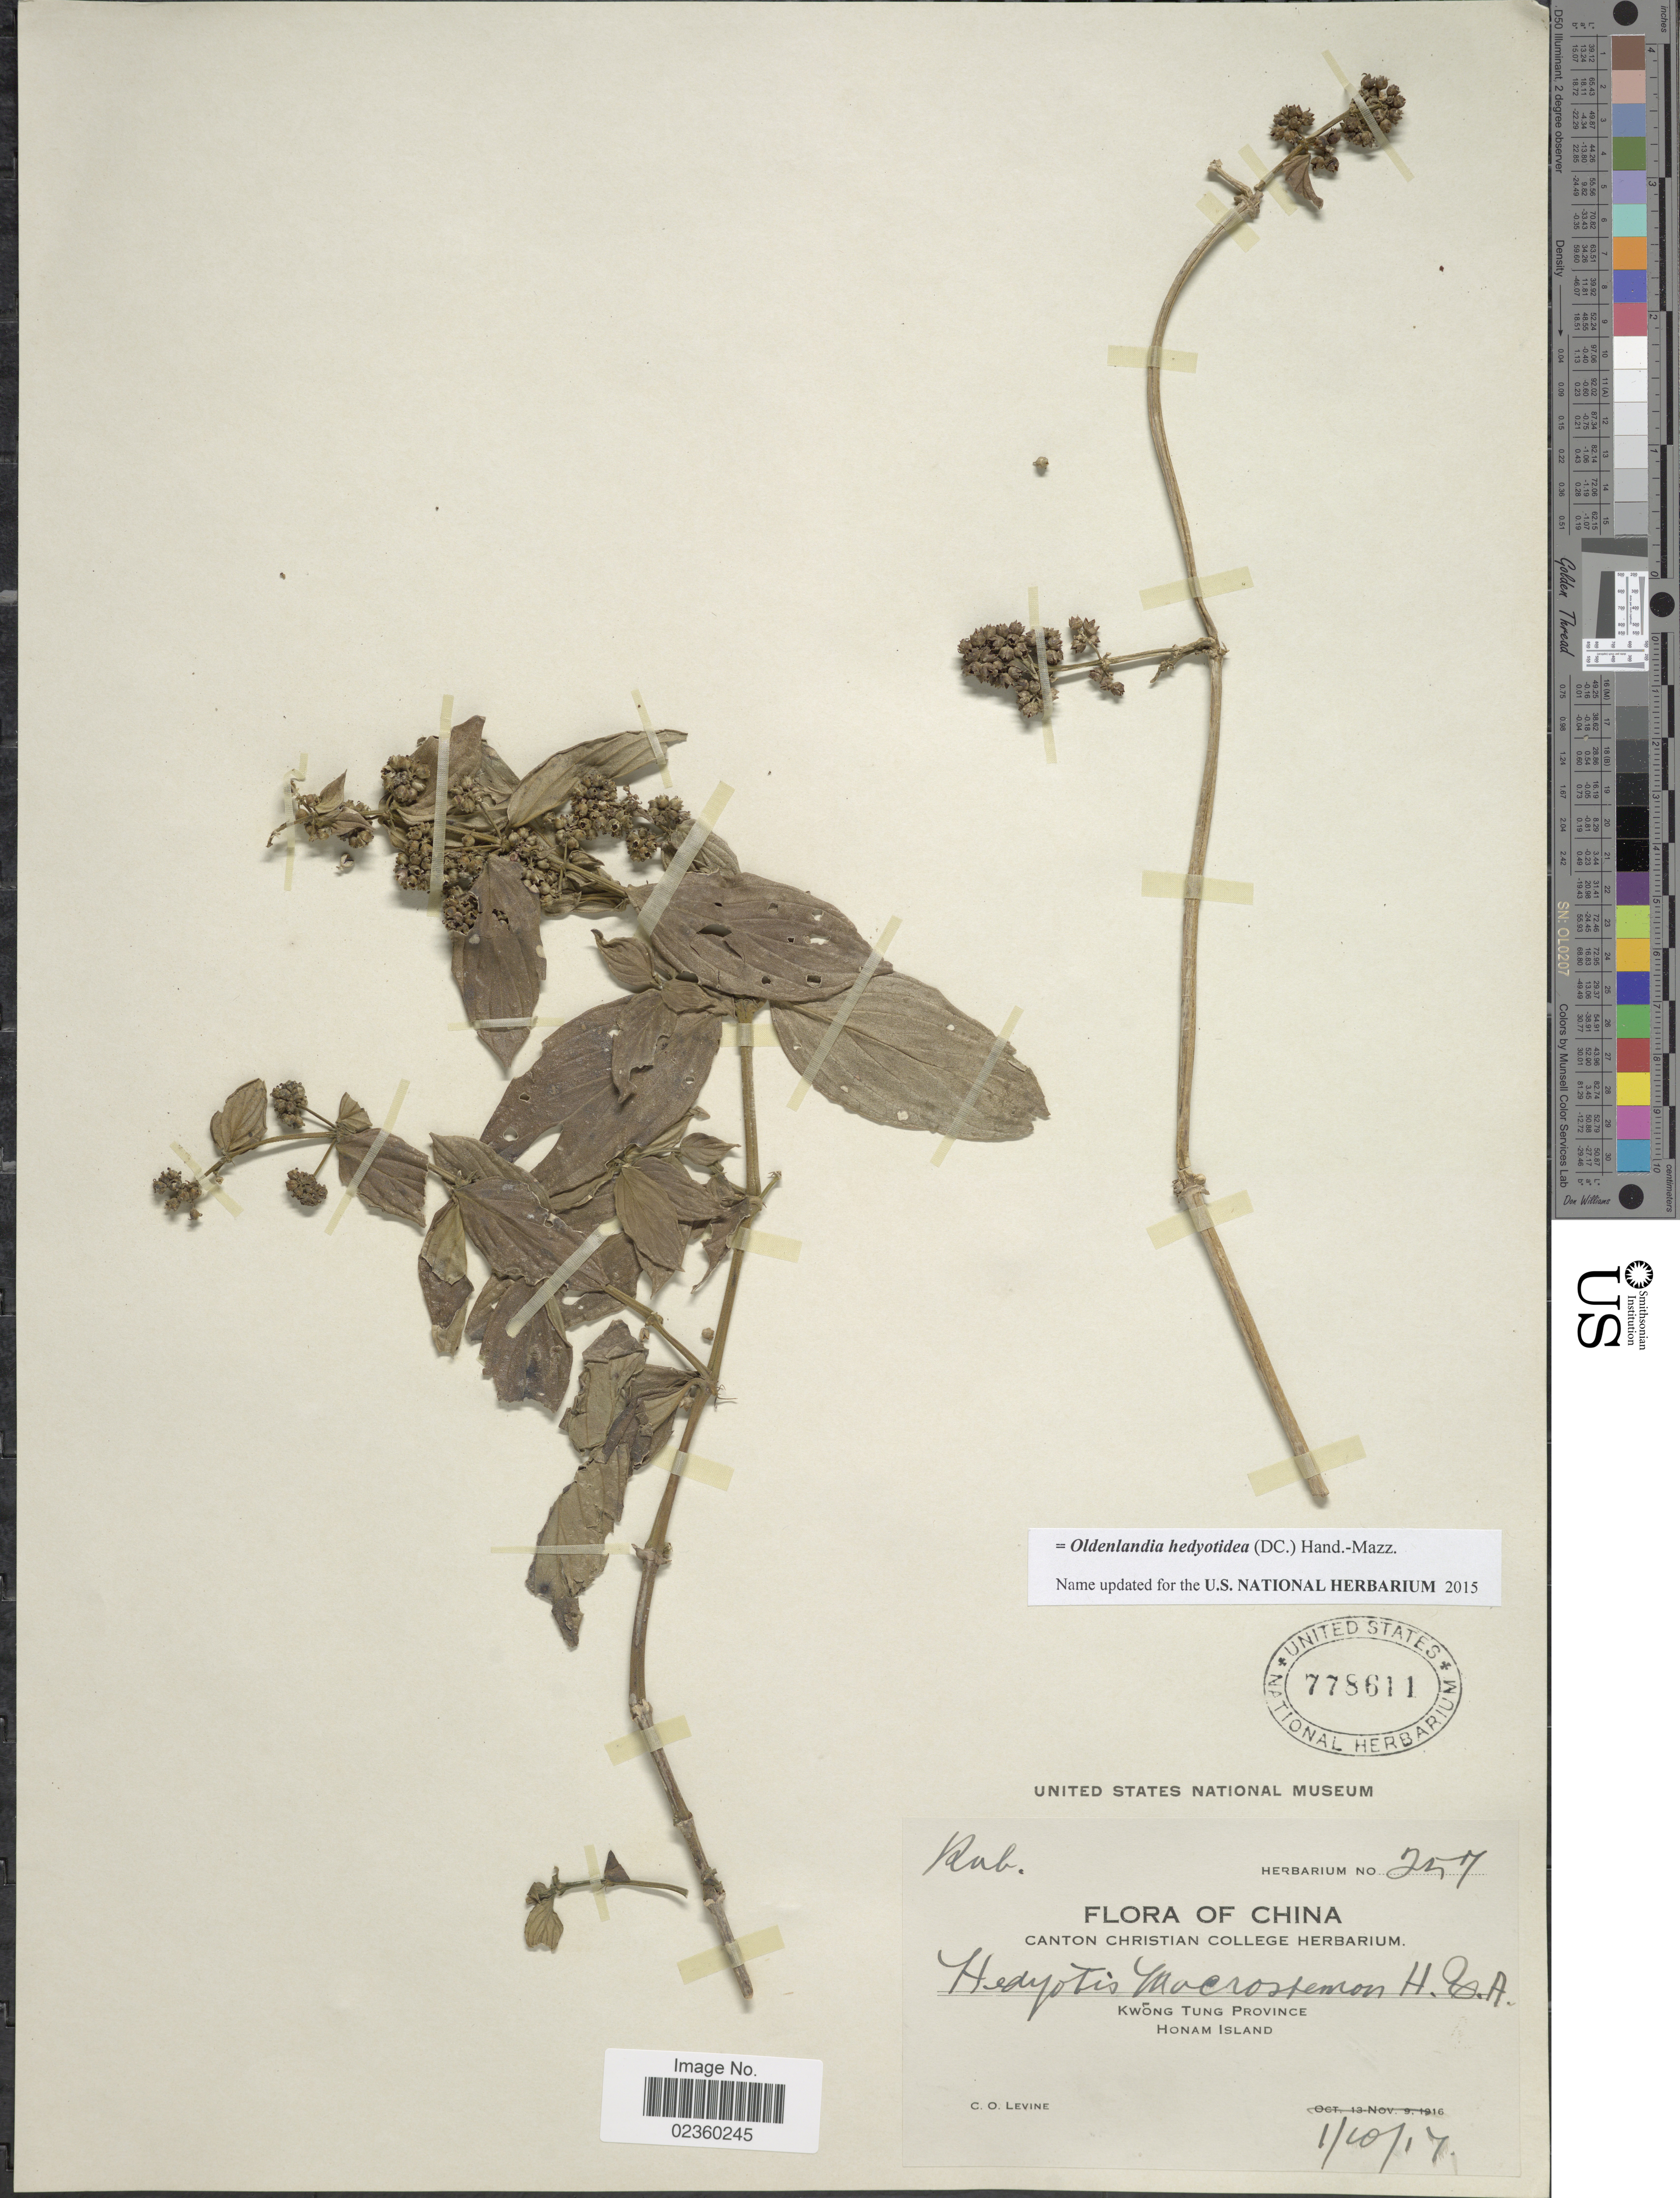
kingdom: Plantae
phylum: Tracheophyta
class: Magnoliopsida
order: Gentianales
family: Rubiaceae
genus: Dimetia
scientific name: Dimetia hedyotidea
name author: (DC.) T.C. Hsu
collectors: C. O. Levine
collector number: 257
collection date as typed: Transcribed d/m/y: 1/10/17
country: China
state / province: Guangdong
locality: Kwong Tung Province, Honam Island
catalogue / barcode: US 778611